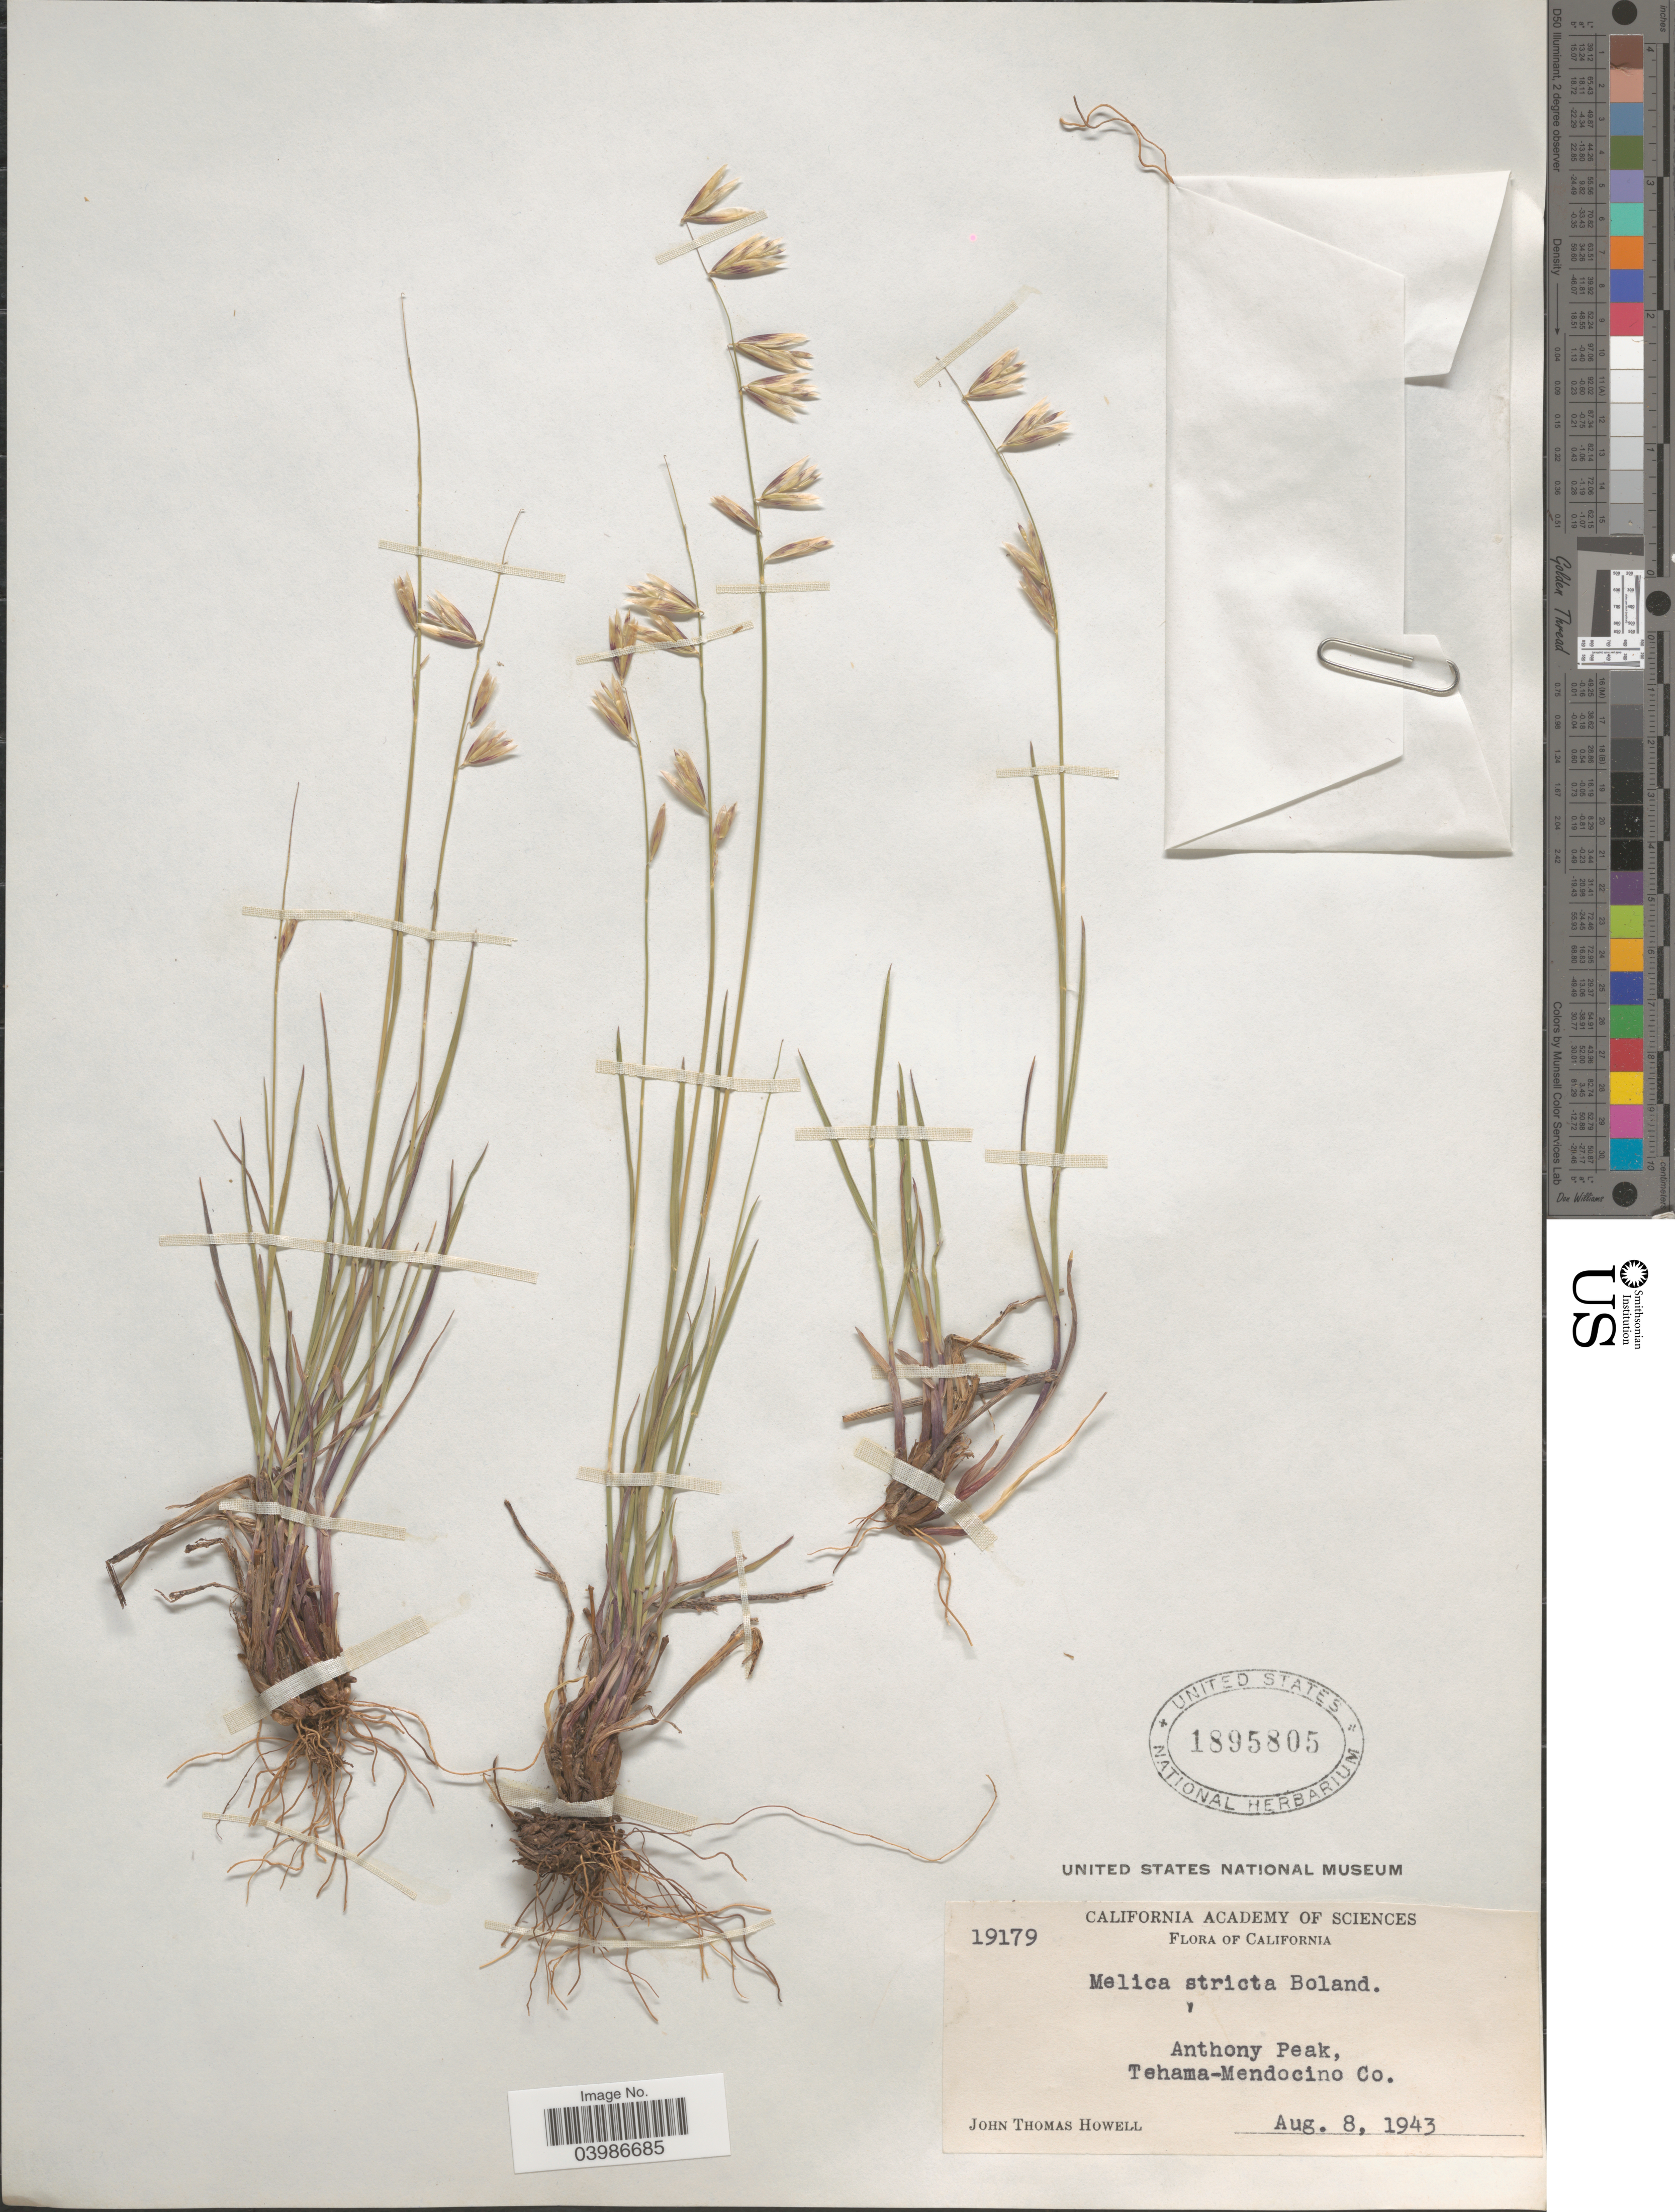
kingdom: Plantae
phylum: Tracheophyta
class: Liliopsida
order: Poales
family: Poaceae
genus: Melica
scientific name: Melica stricta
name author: Bol.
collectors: J. T. Howell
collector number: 19179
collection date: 1943-08-08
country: United States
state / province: California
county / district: Mendocino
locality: Anthony Peak, Tehama-Mendocino Co.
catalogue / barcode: US 1895805